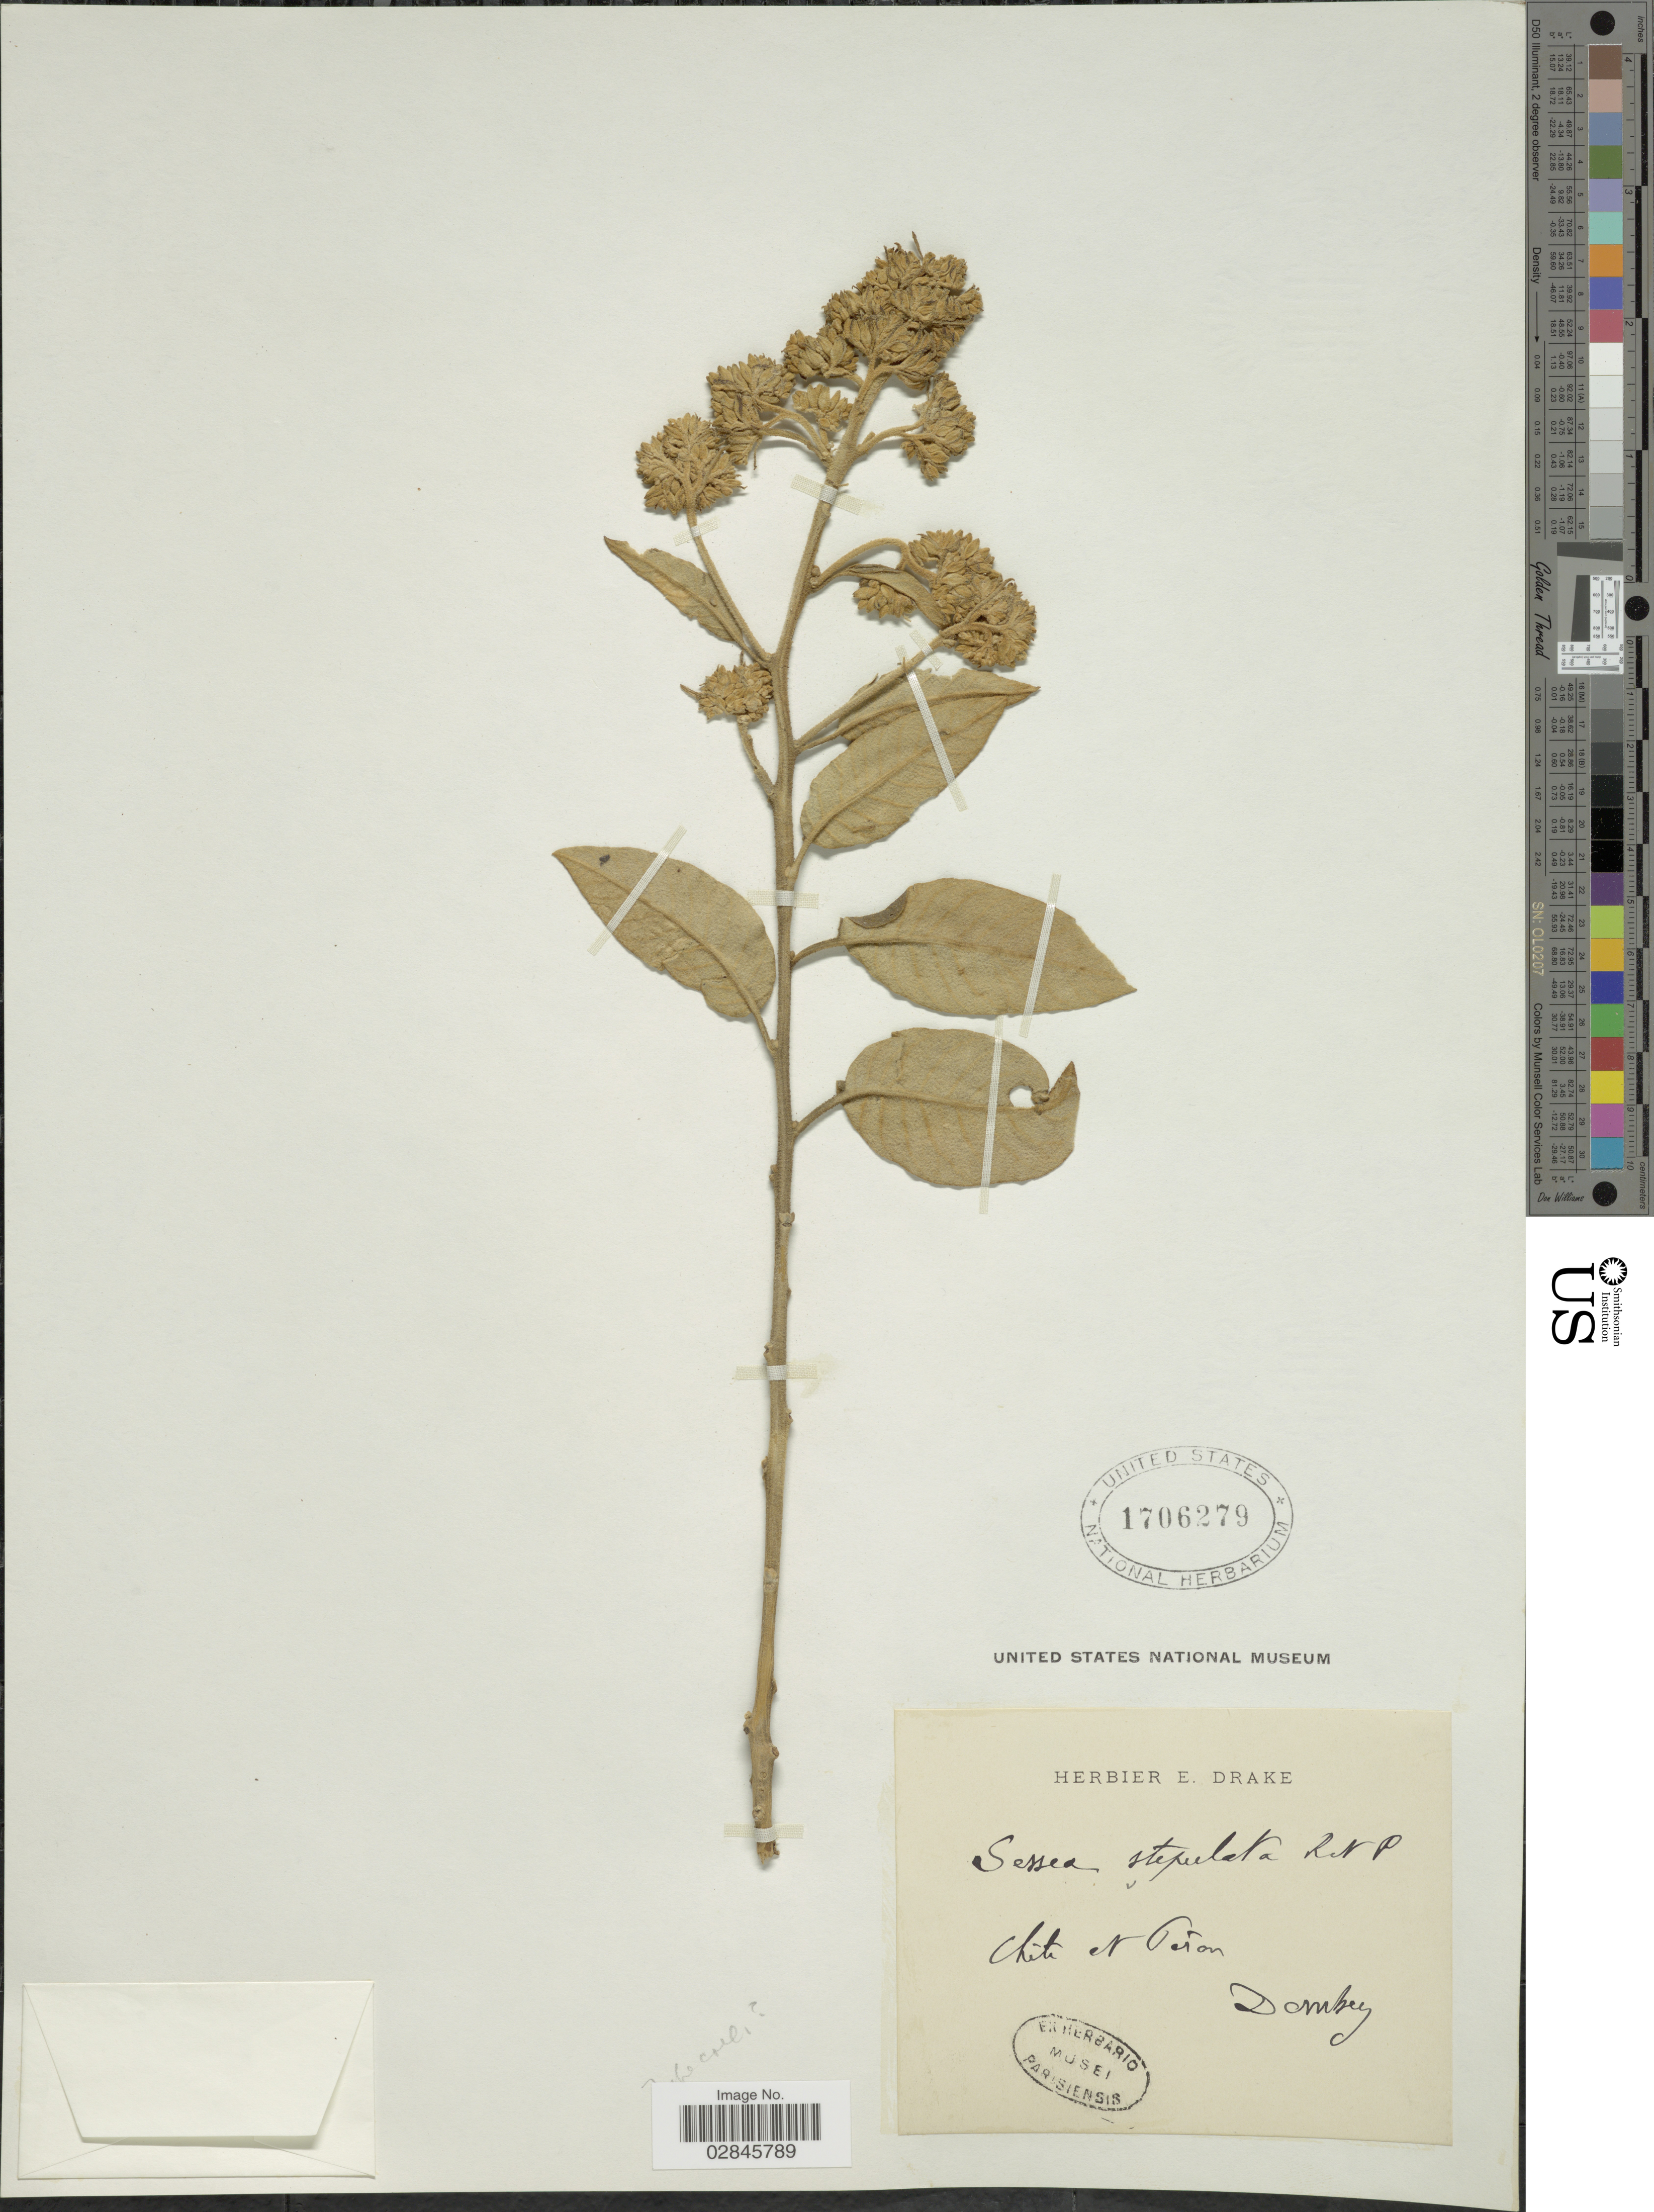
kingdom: Plantae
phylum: Tracheophyta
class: Magnoliopsida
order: Solanales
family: Solanaceae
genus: Sessea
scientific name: Sessea stipulata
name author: Ruiz & Pav.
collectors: Dombey, --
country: Chile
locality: Chile N Péron.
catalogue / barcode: US 1706279